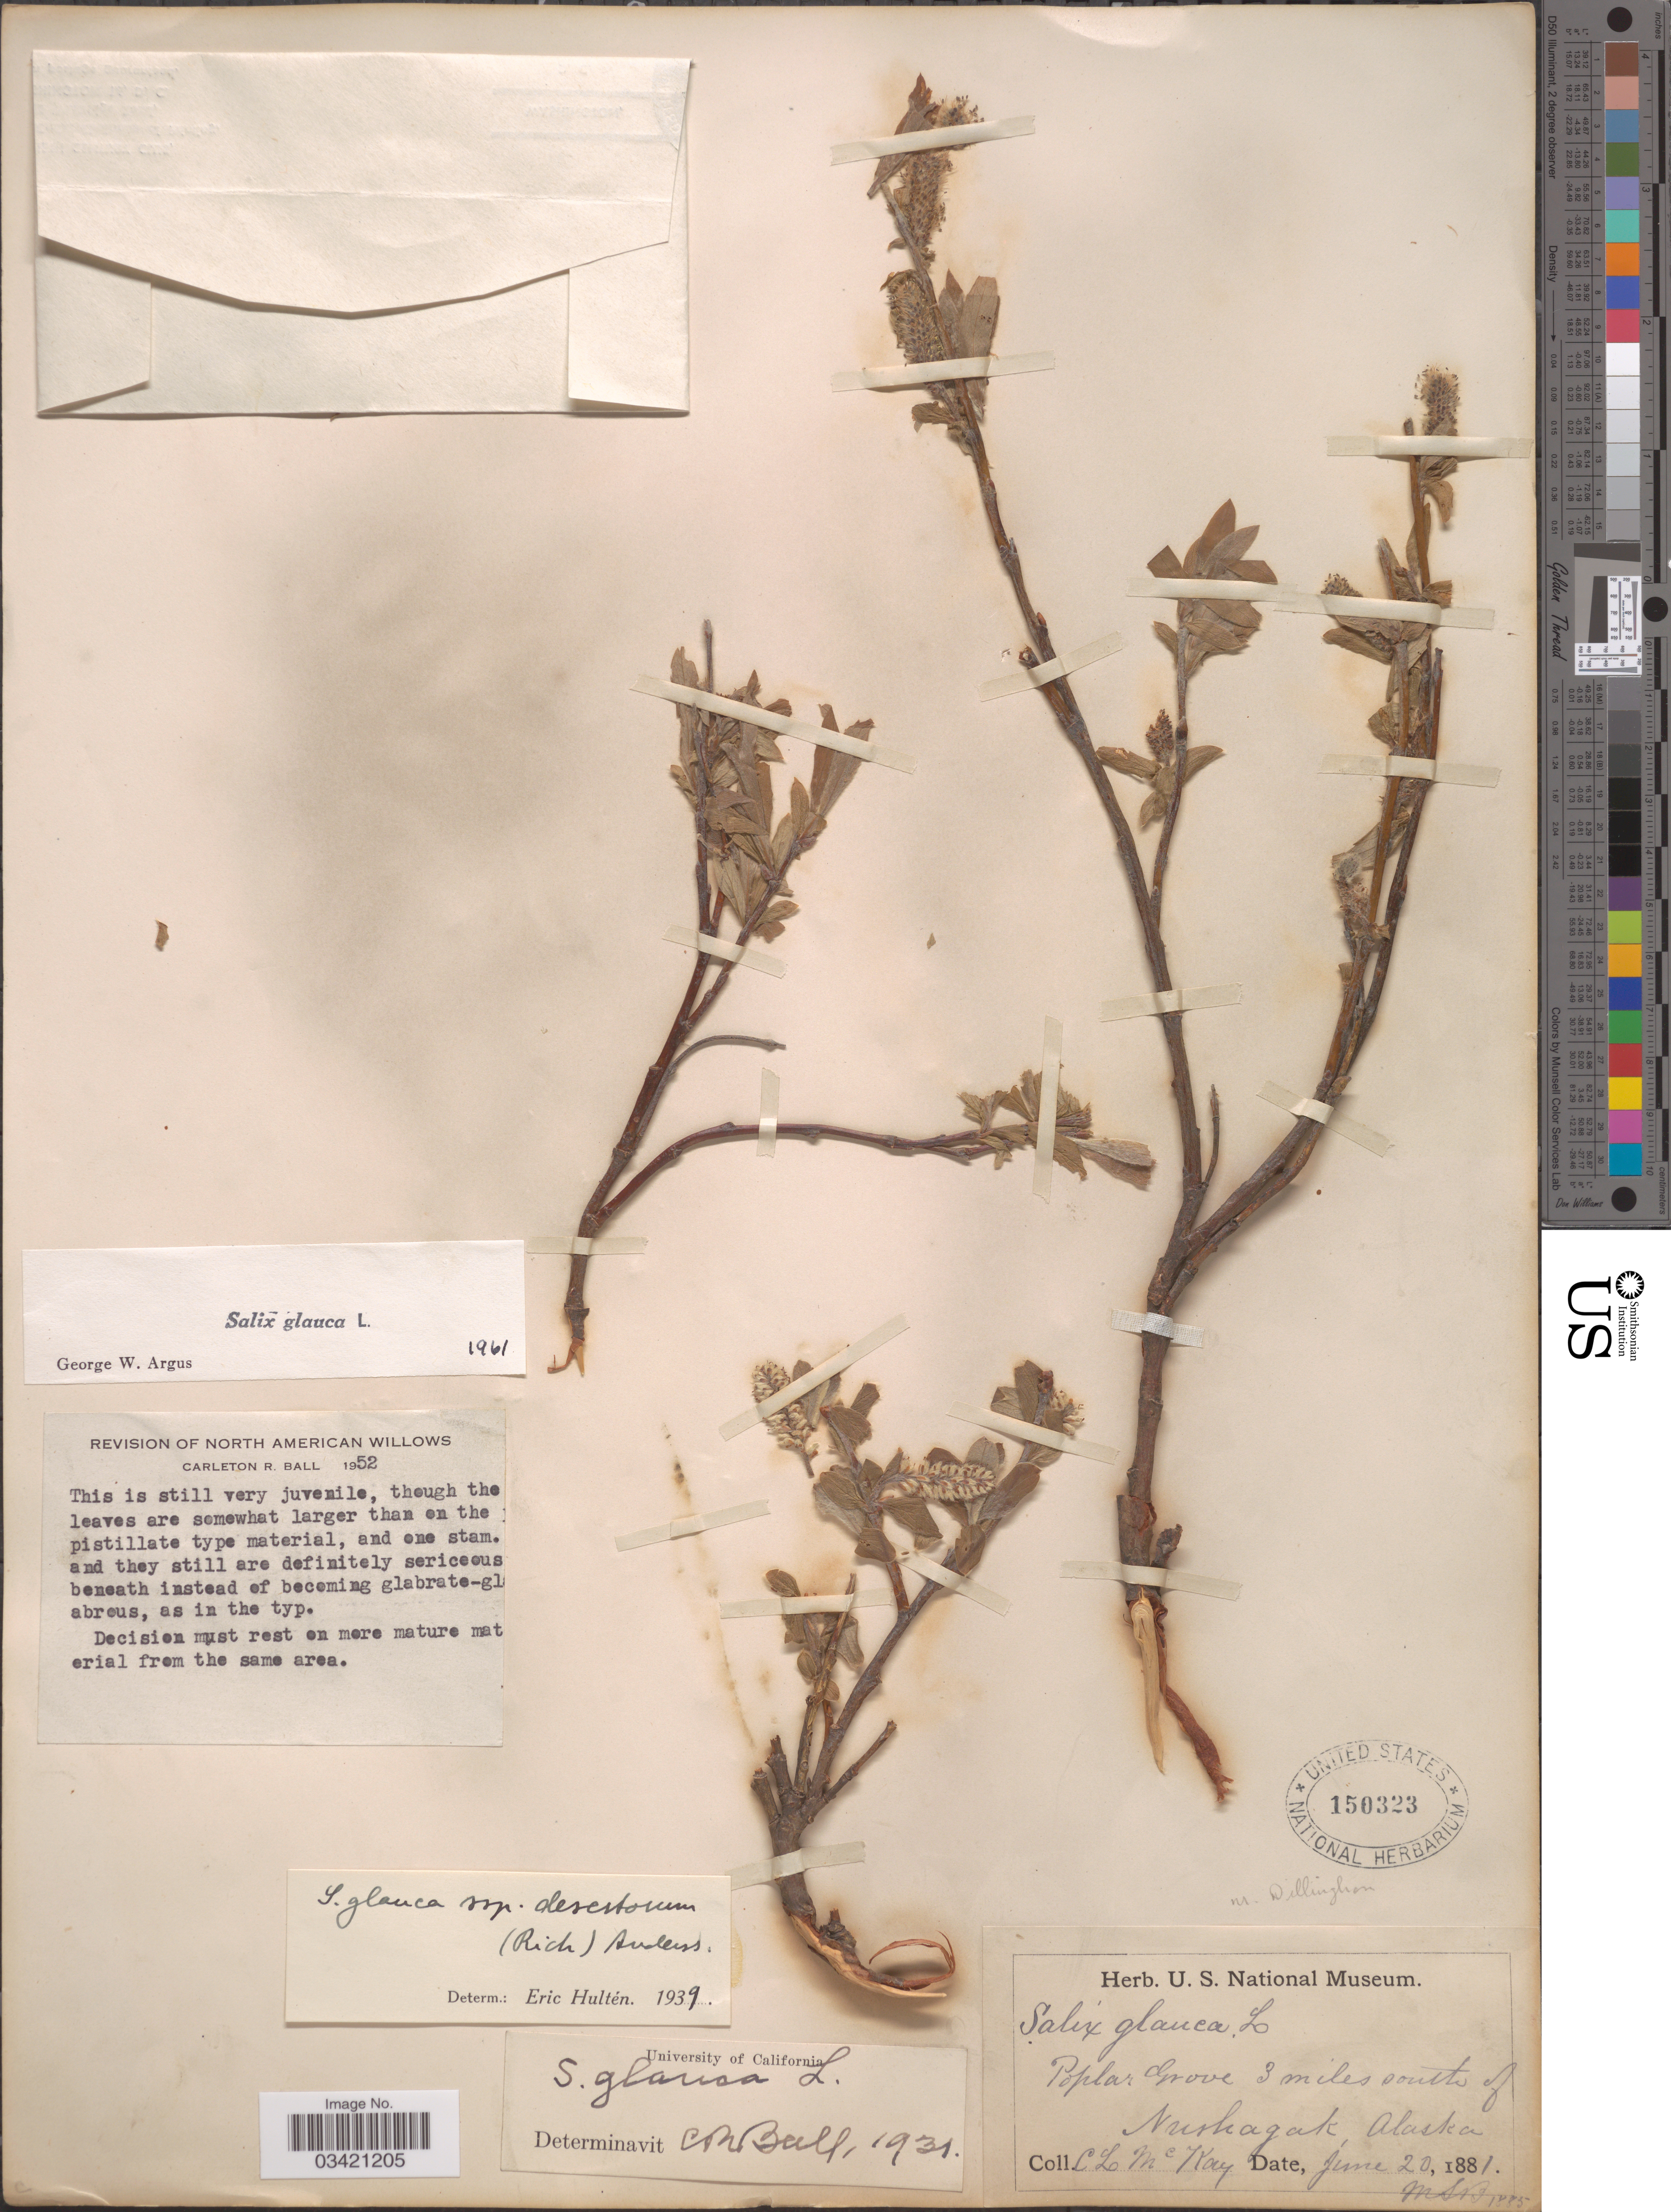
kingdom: Plantae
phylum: Tracheophyta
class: Magnoliopsida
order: Malpighiales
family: Salicaceae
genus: Salix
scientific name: Salix glauca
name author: L.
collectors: C. McKay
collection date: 1881-06-20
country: United States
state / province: Alaska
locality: Poplar Grove 3 miles south of Nuskagak.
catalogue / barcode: US 150323